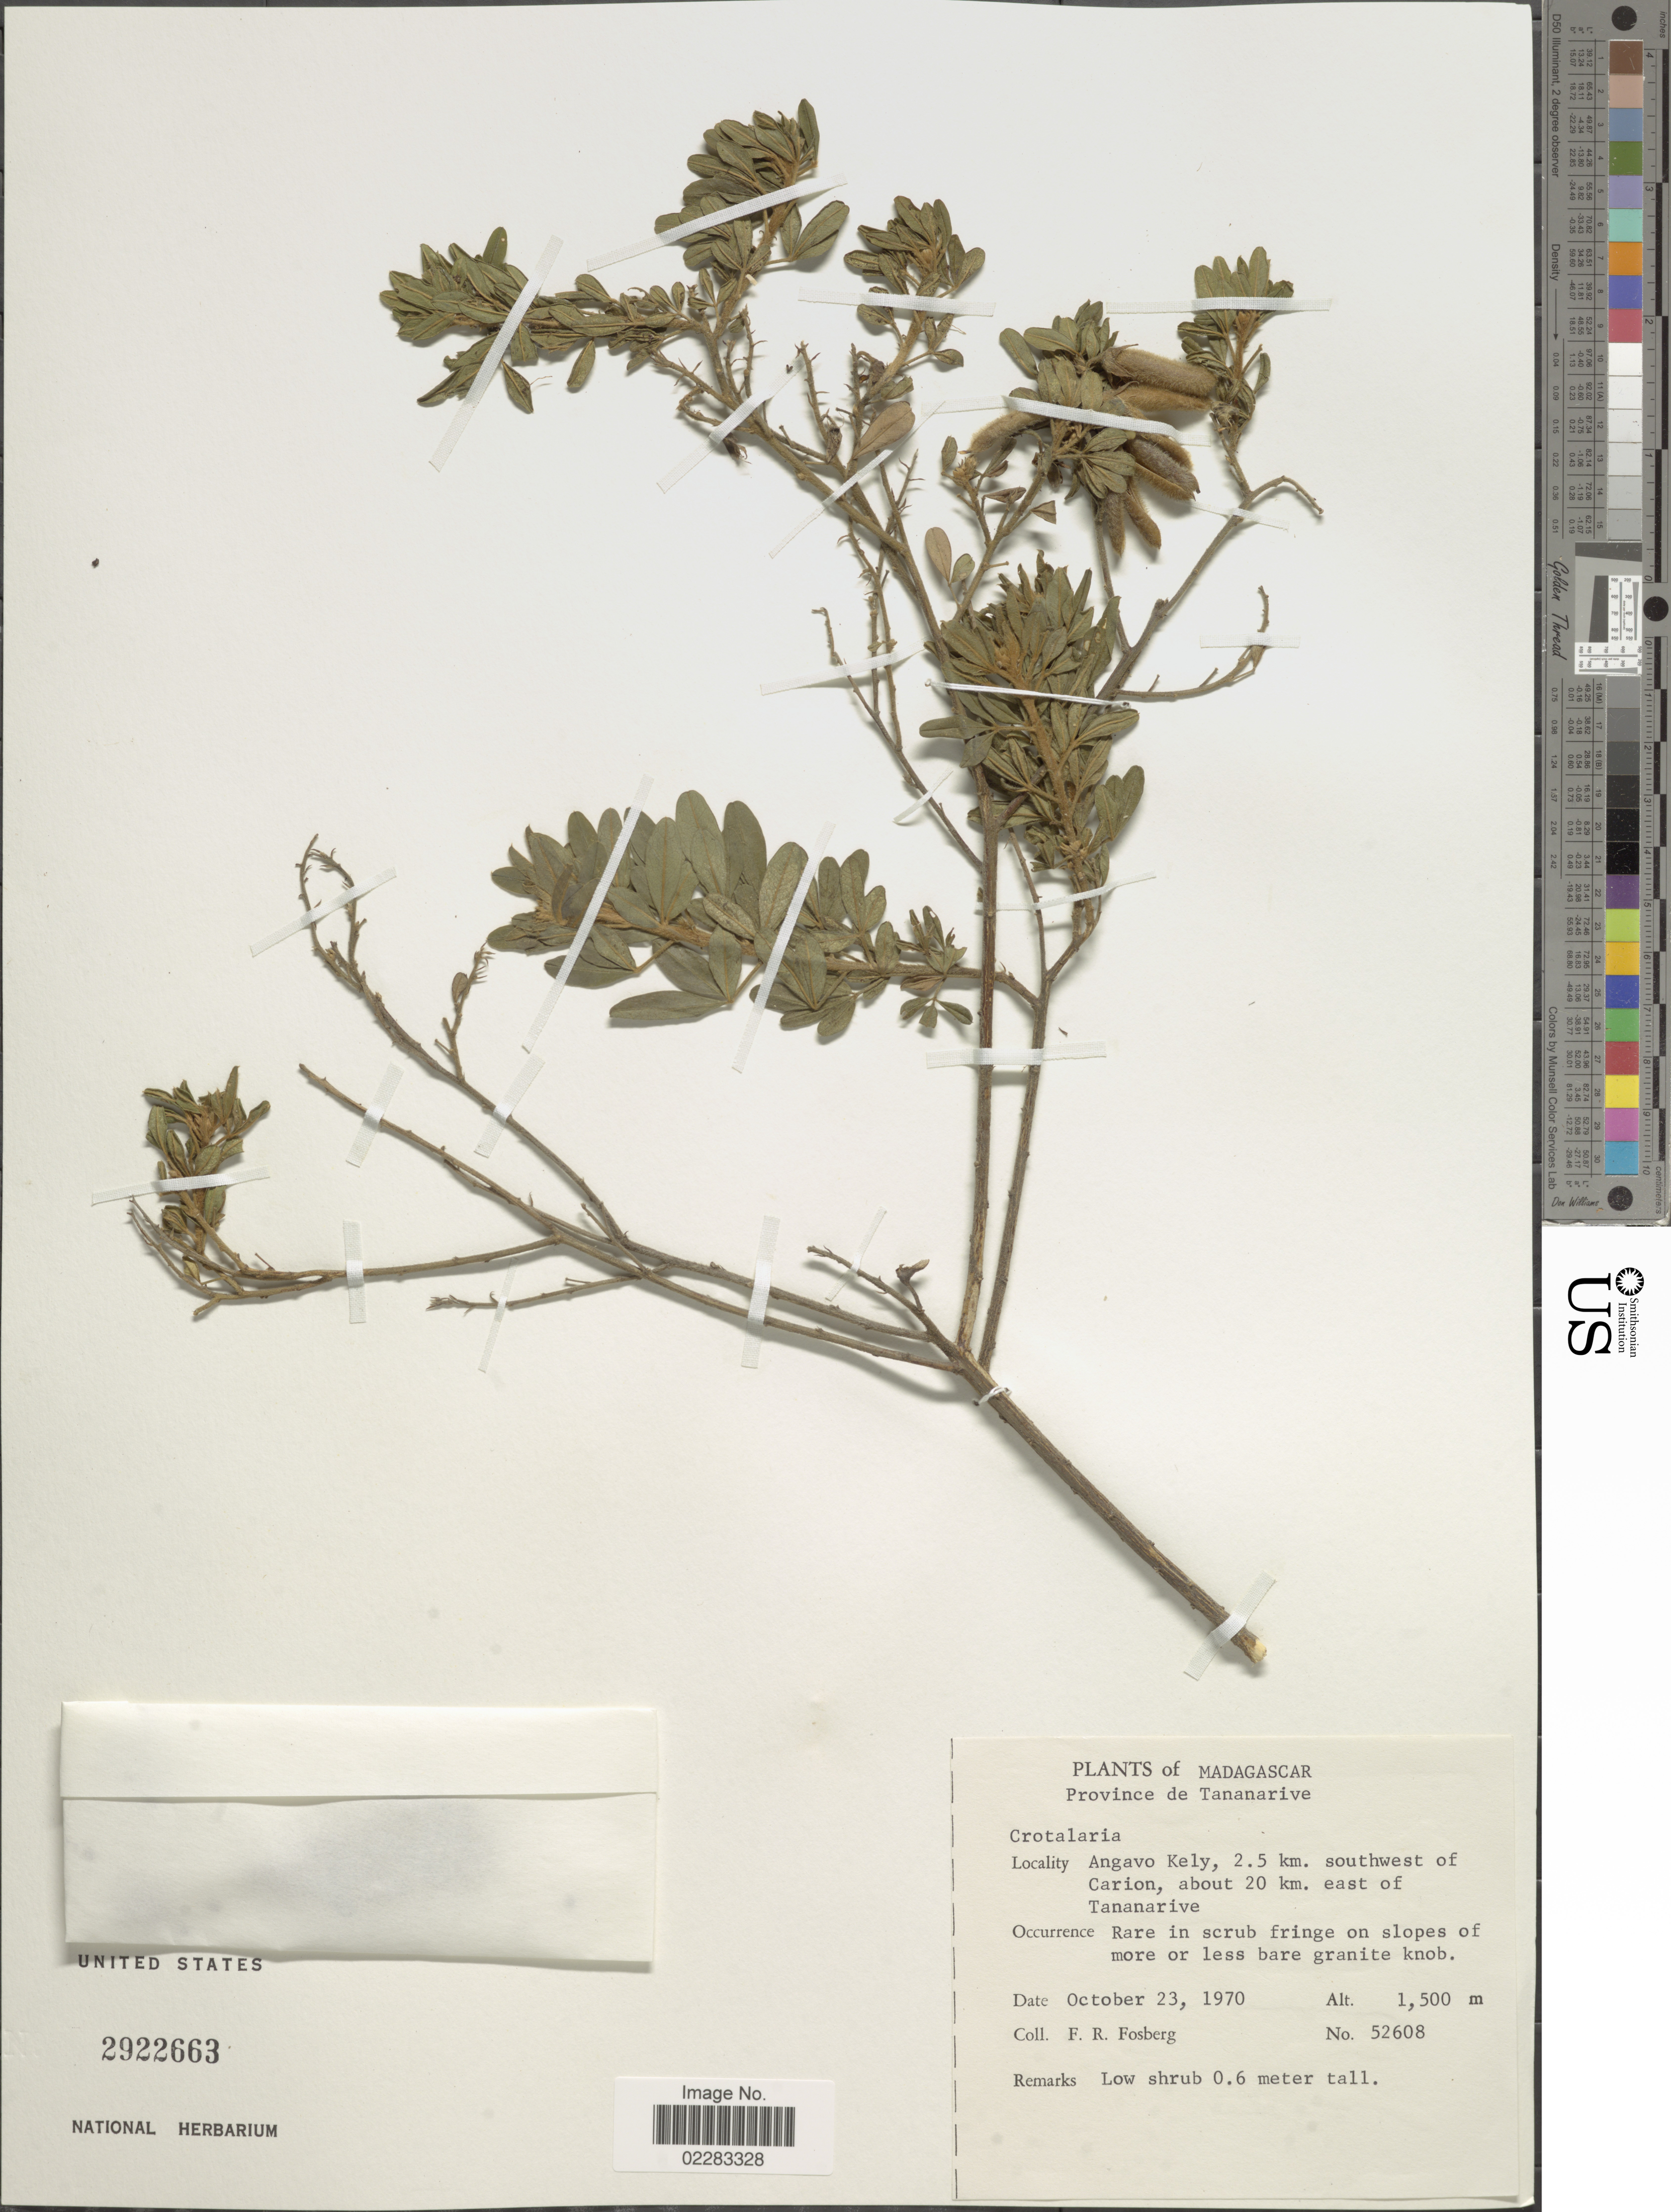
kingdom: Plantae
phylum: Tracheophyta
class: Magnoliopsida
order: Fabales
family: Fabaceae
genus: Crotalaria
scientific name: Crotalaria sp.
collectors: F. R. Fosberg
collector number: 52608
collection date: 1970-10-23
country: Madagascar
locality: Province de Tananarive, Angavo Kely, 2.5 km. southwest of Carion, about 20 km east of Tananarive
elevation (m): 1500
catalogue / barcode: US 2922663